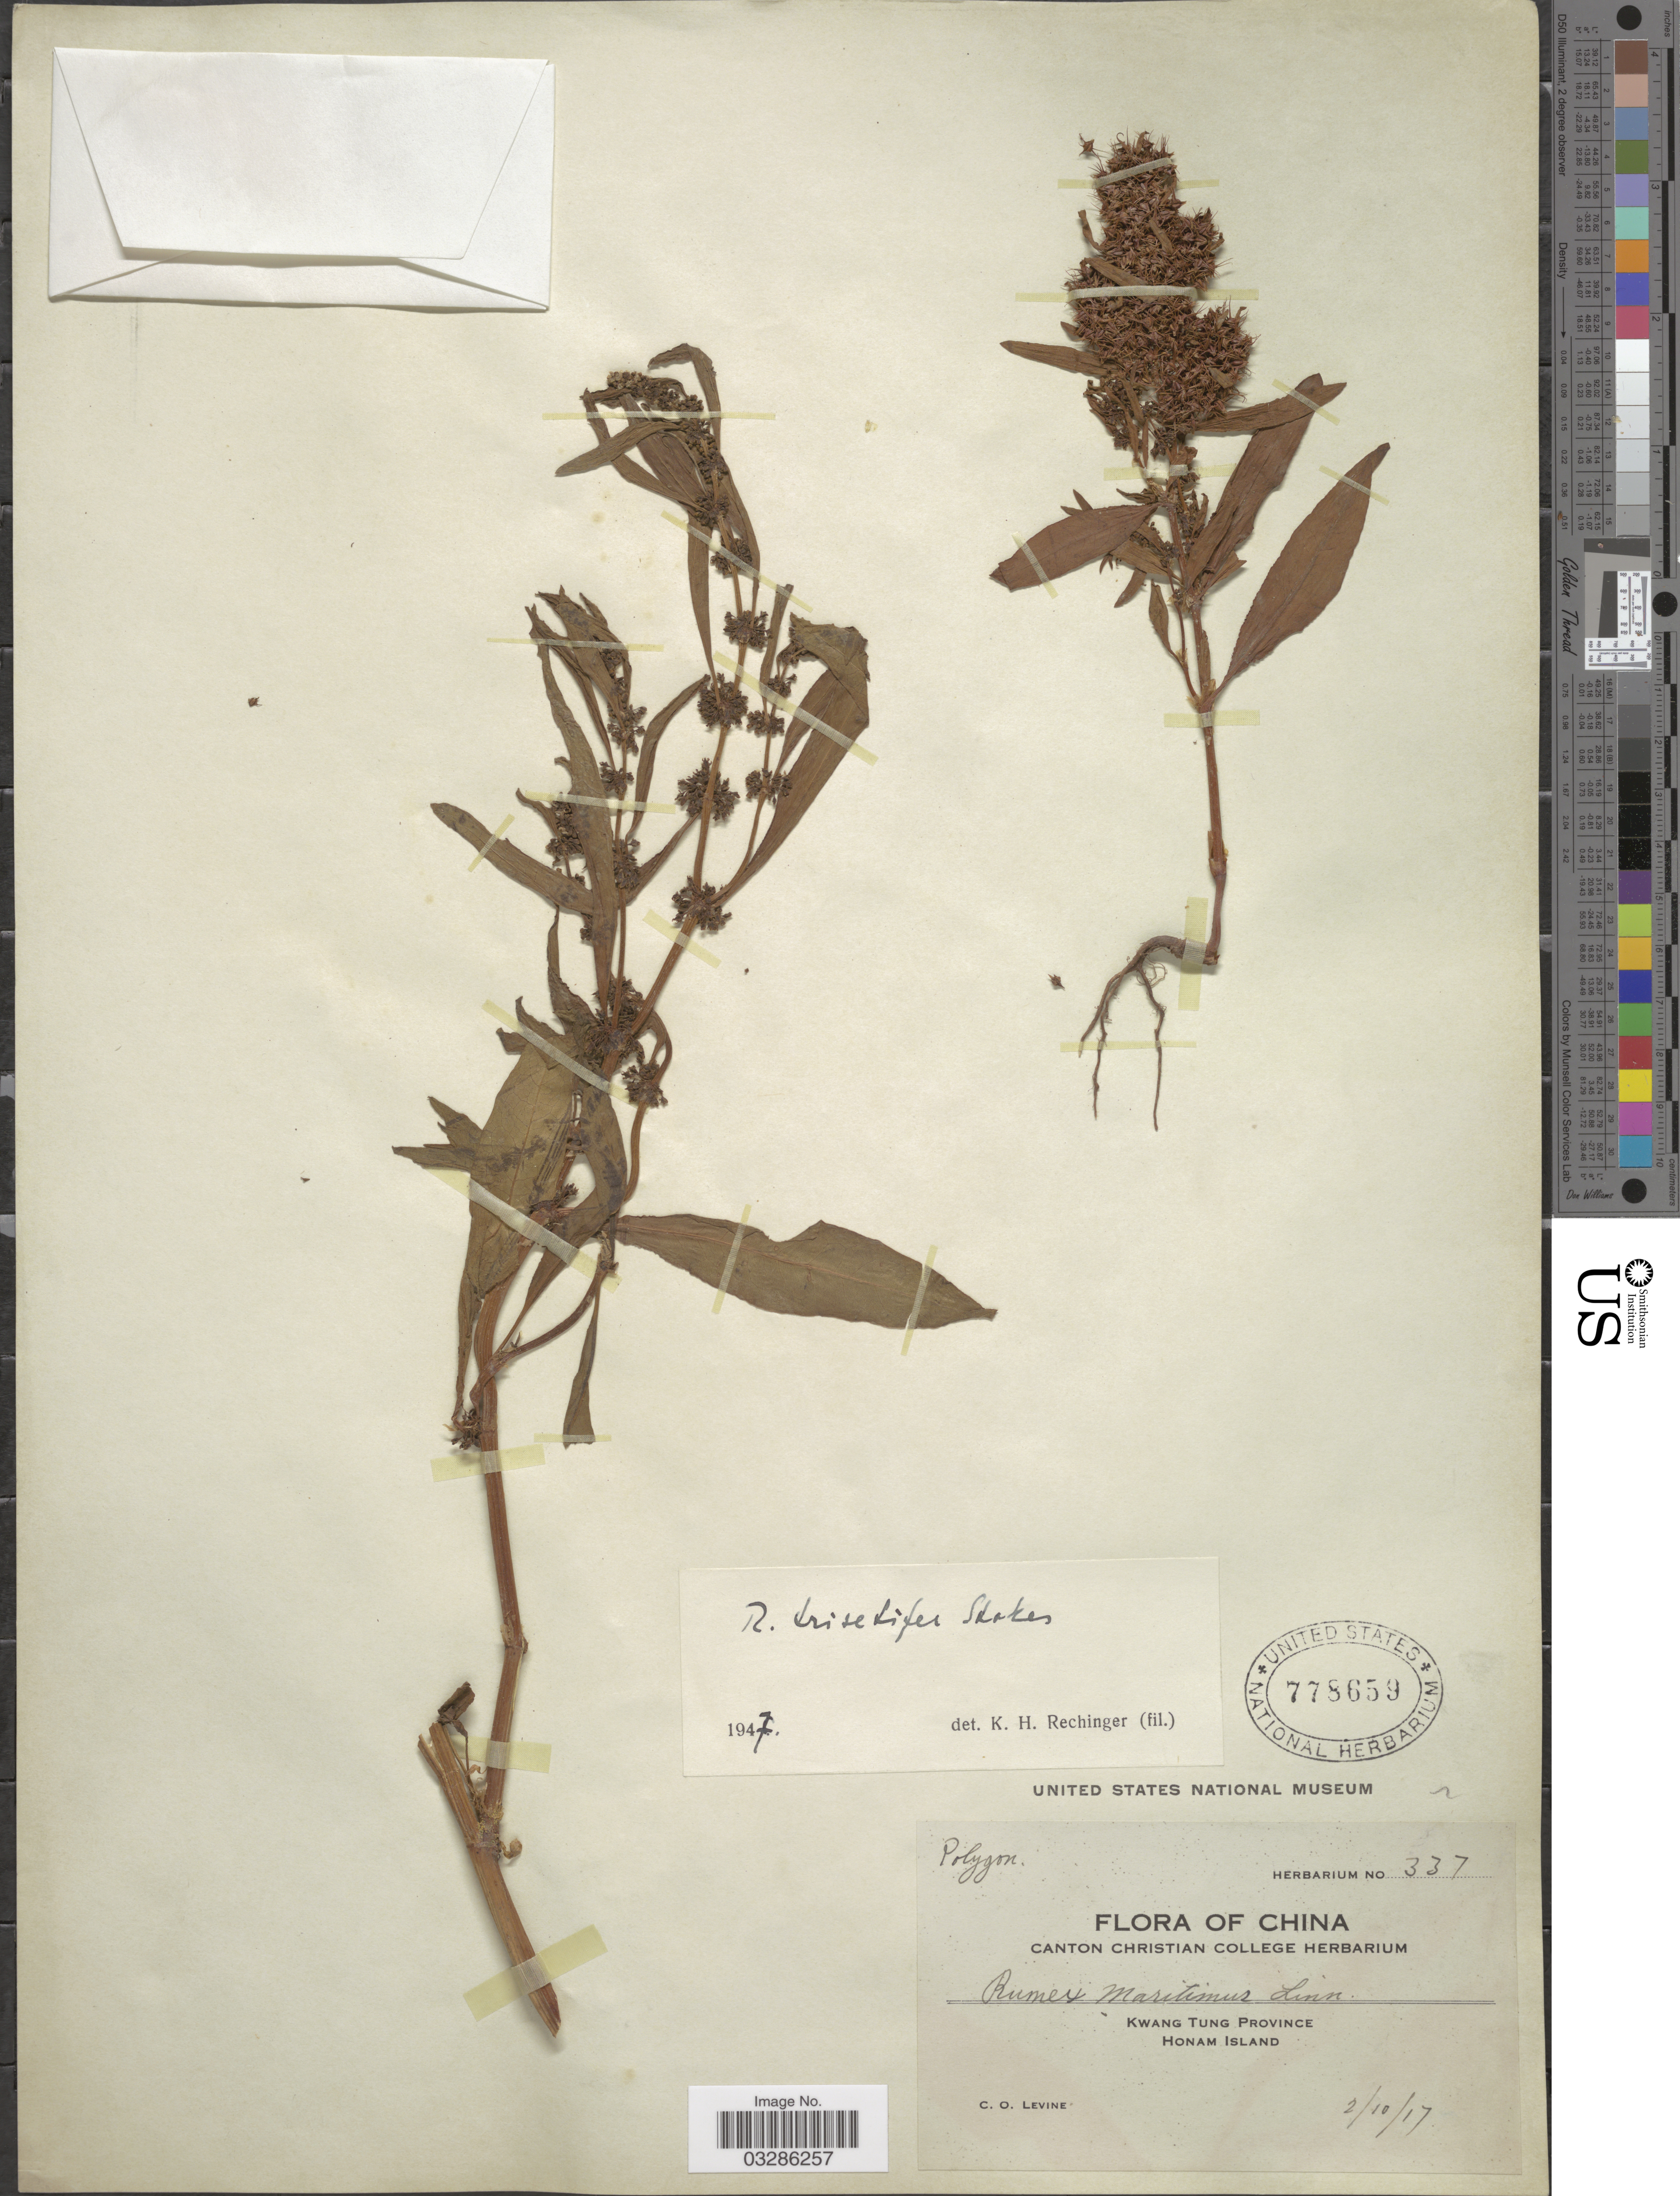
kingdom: Plantae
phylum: Tracheophyta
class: Magnoliopsida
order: Caryophyllales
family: Polygonaceae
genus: Rumex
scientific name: Rumex trisetifer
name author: Stokes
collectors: C. O. Levine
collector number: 337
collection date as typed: Transcribed d/m/y: 2/10/17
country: China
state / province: Guangdong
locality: Kwang Tung Province. Honam Island.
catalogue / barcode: US 778659